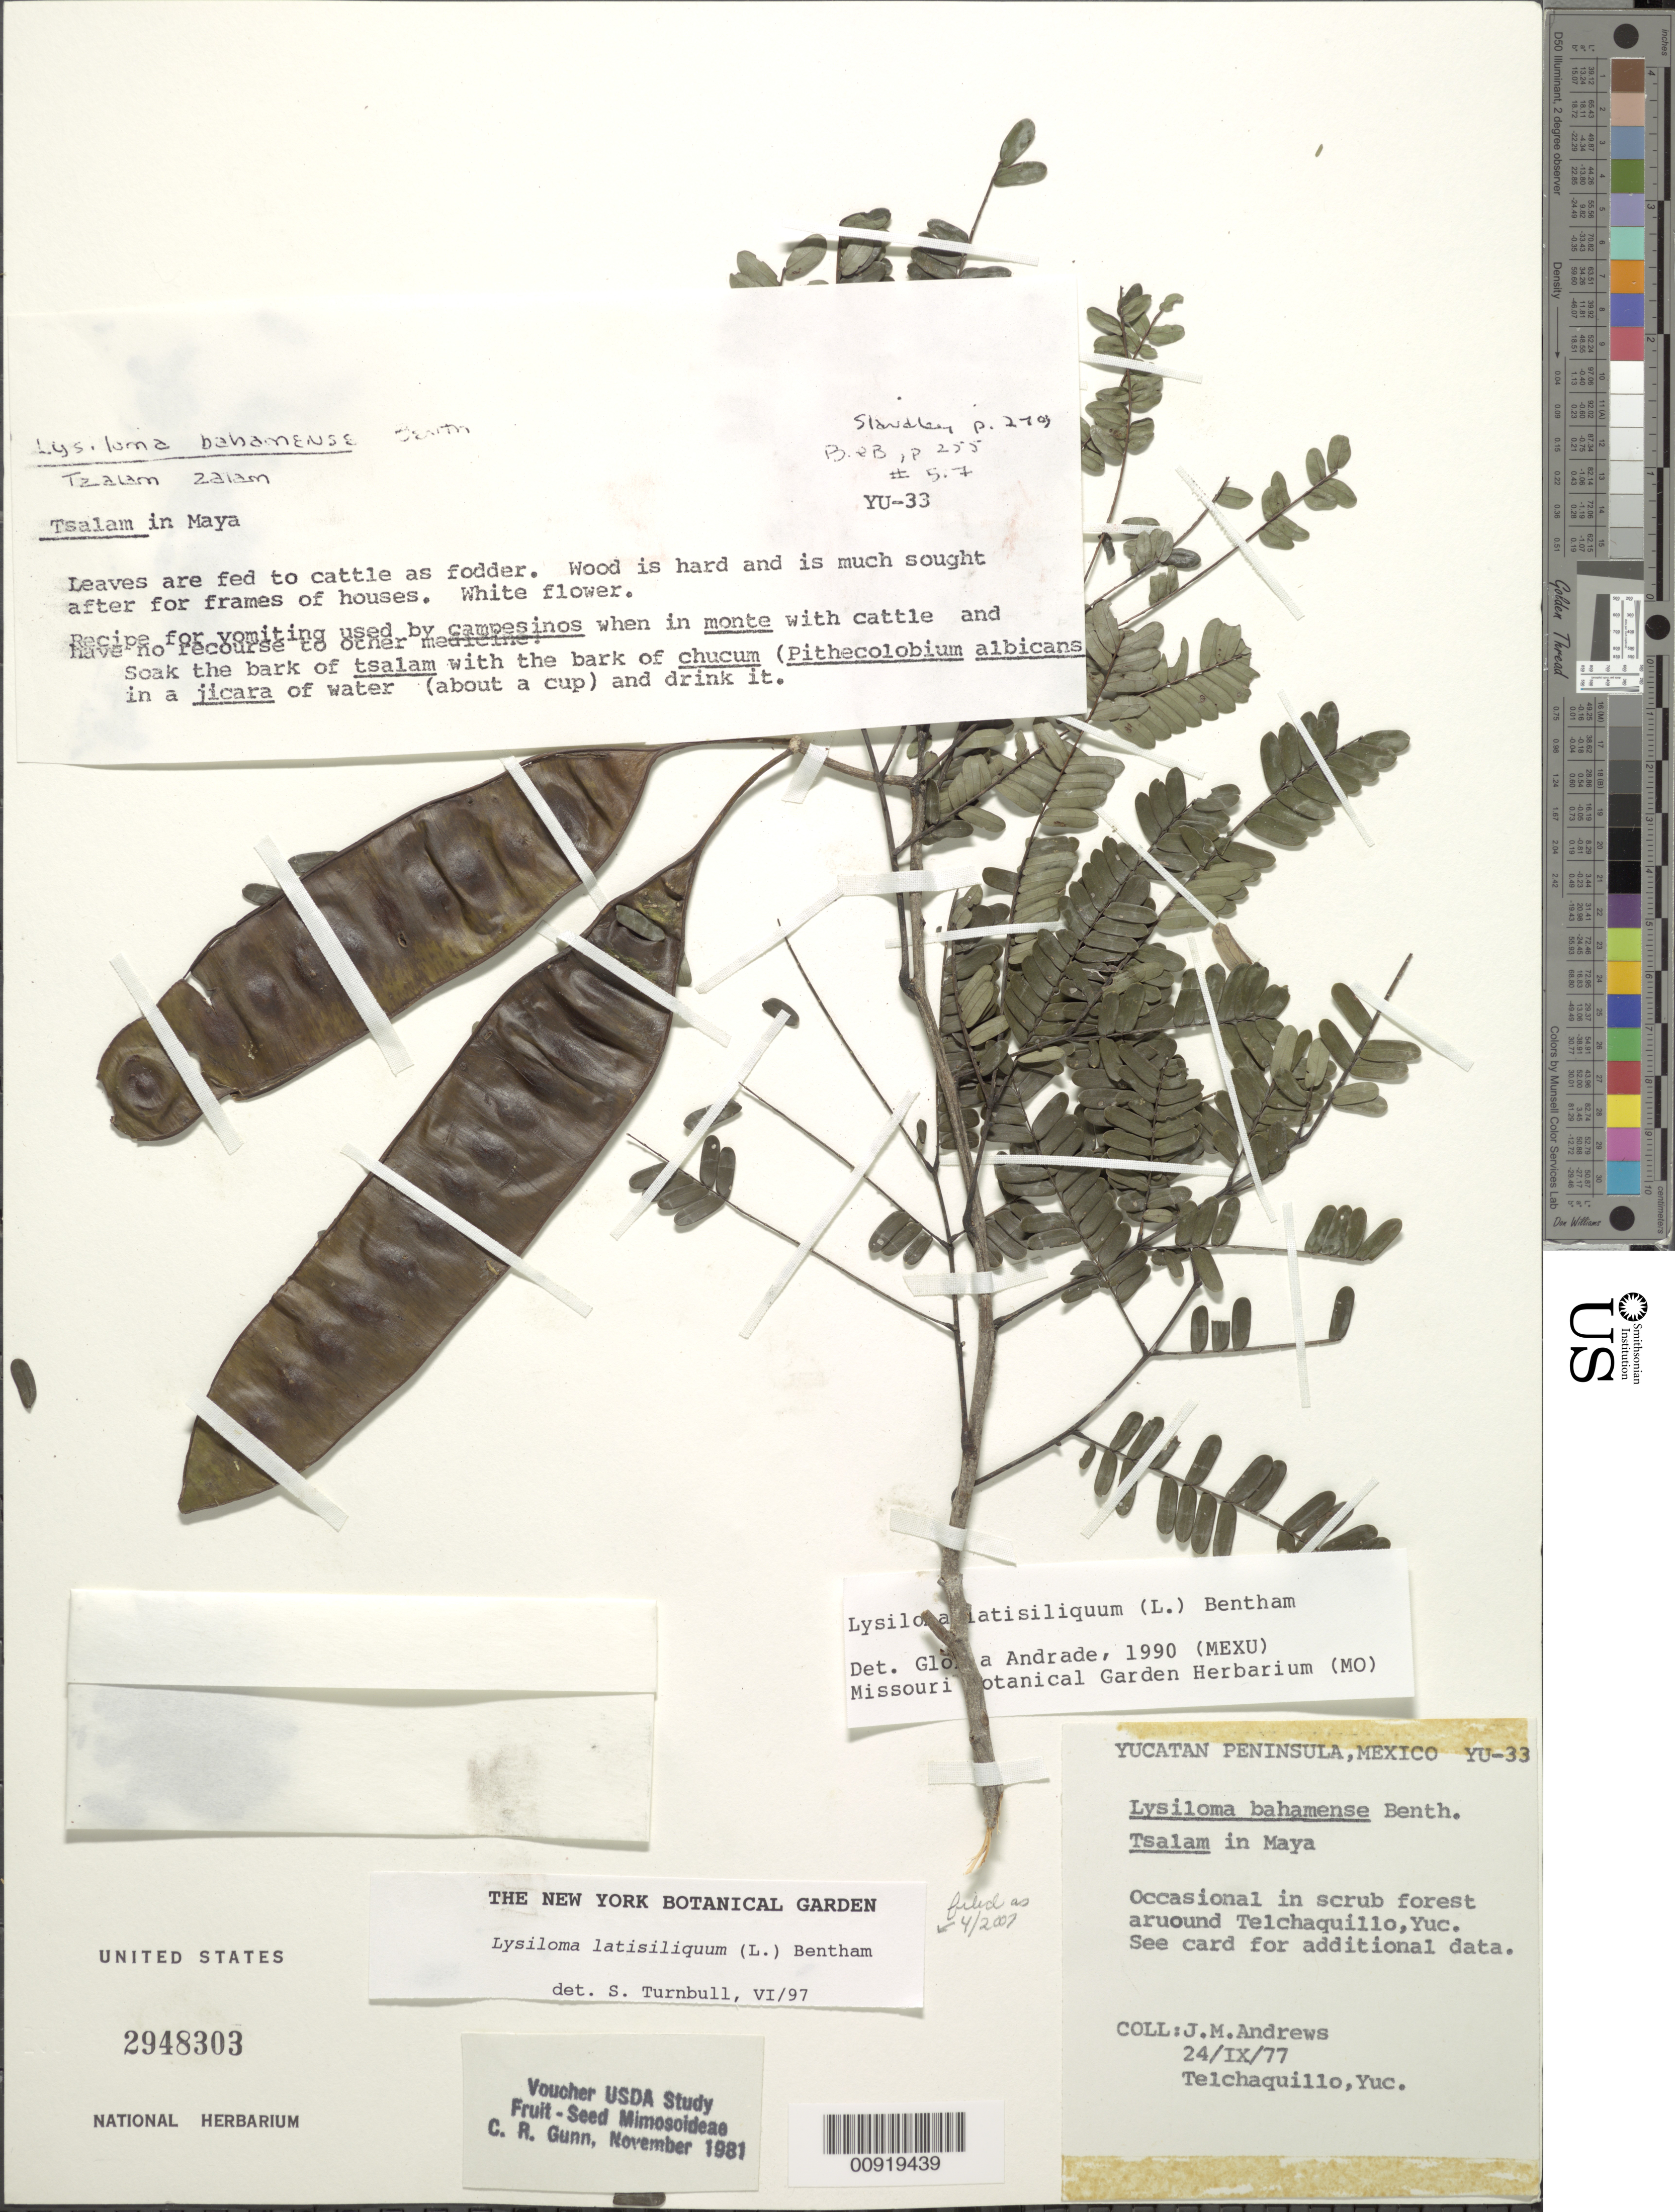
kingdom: Plantae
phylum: Tracheophyta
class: Magnoliopsida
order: Fabales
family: Fabaceae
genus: Lysiloma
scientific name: Lysiloma latisiliquum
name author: (L.) Benth.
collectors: J. M. Andrews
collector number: YU-33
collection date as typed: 24 Sep 1977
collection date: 1977-09-24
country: Mexico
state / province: Yucatán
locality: Around Telchaquillo, Yucatán.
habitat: Occasional in scrub forest.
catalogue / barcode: US 2948303